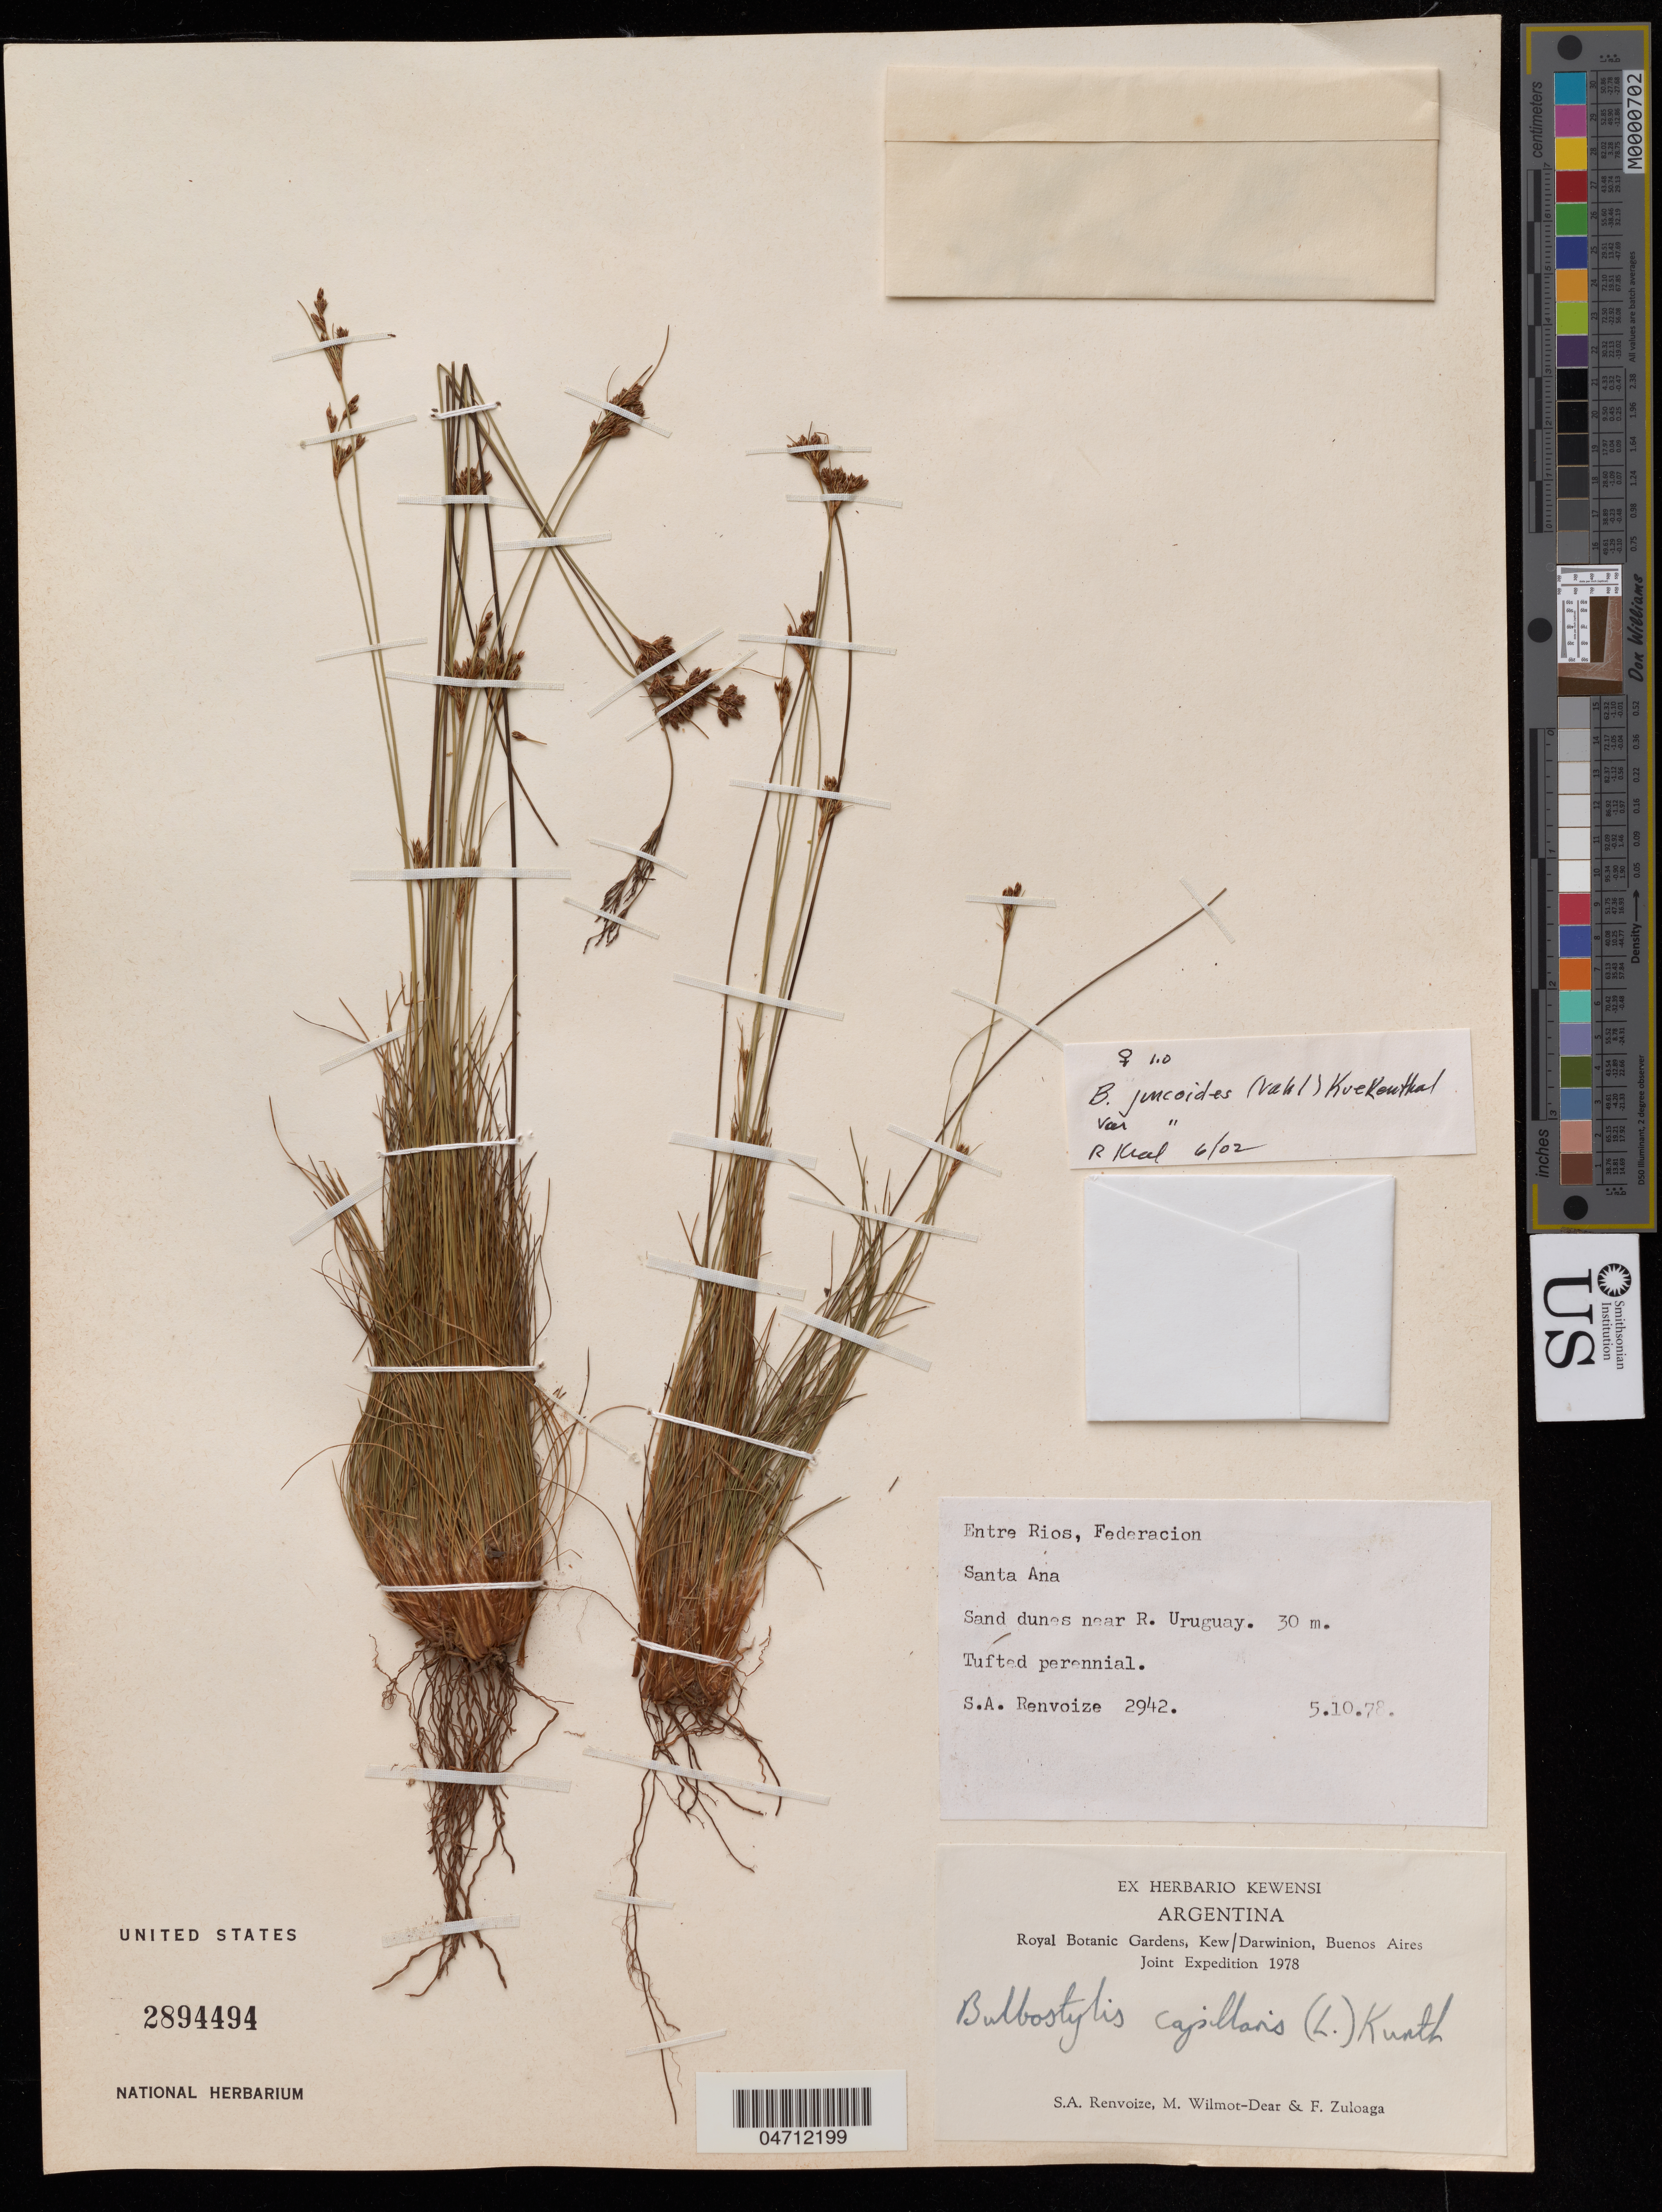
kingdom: Plantae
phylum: Tracheophyta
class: Liliopsida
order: Poales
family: Cyperaceae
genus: Bulbostylis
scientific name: Bulbostylis juncoides var. juncoides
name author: (Vahl) Kük. ex Herter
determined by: Kral, Robert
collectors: S. A. Renvoize, C. Wilmot-Dear & F. O. Zuloaga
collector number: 2942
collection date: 1978-05-10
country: Argentina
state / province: Entre Ríos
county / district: Federación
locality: Santa Ana.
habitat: Sand dunes near R. Uruguay.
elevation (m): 30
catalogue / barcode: US 2894494